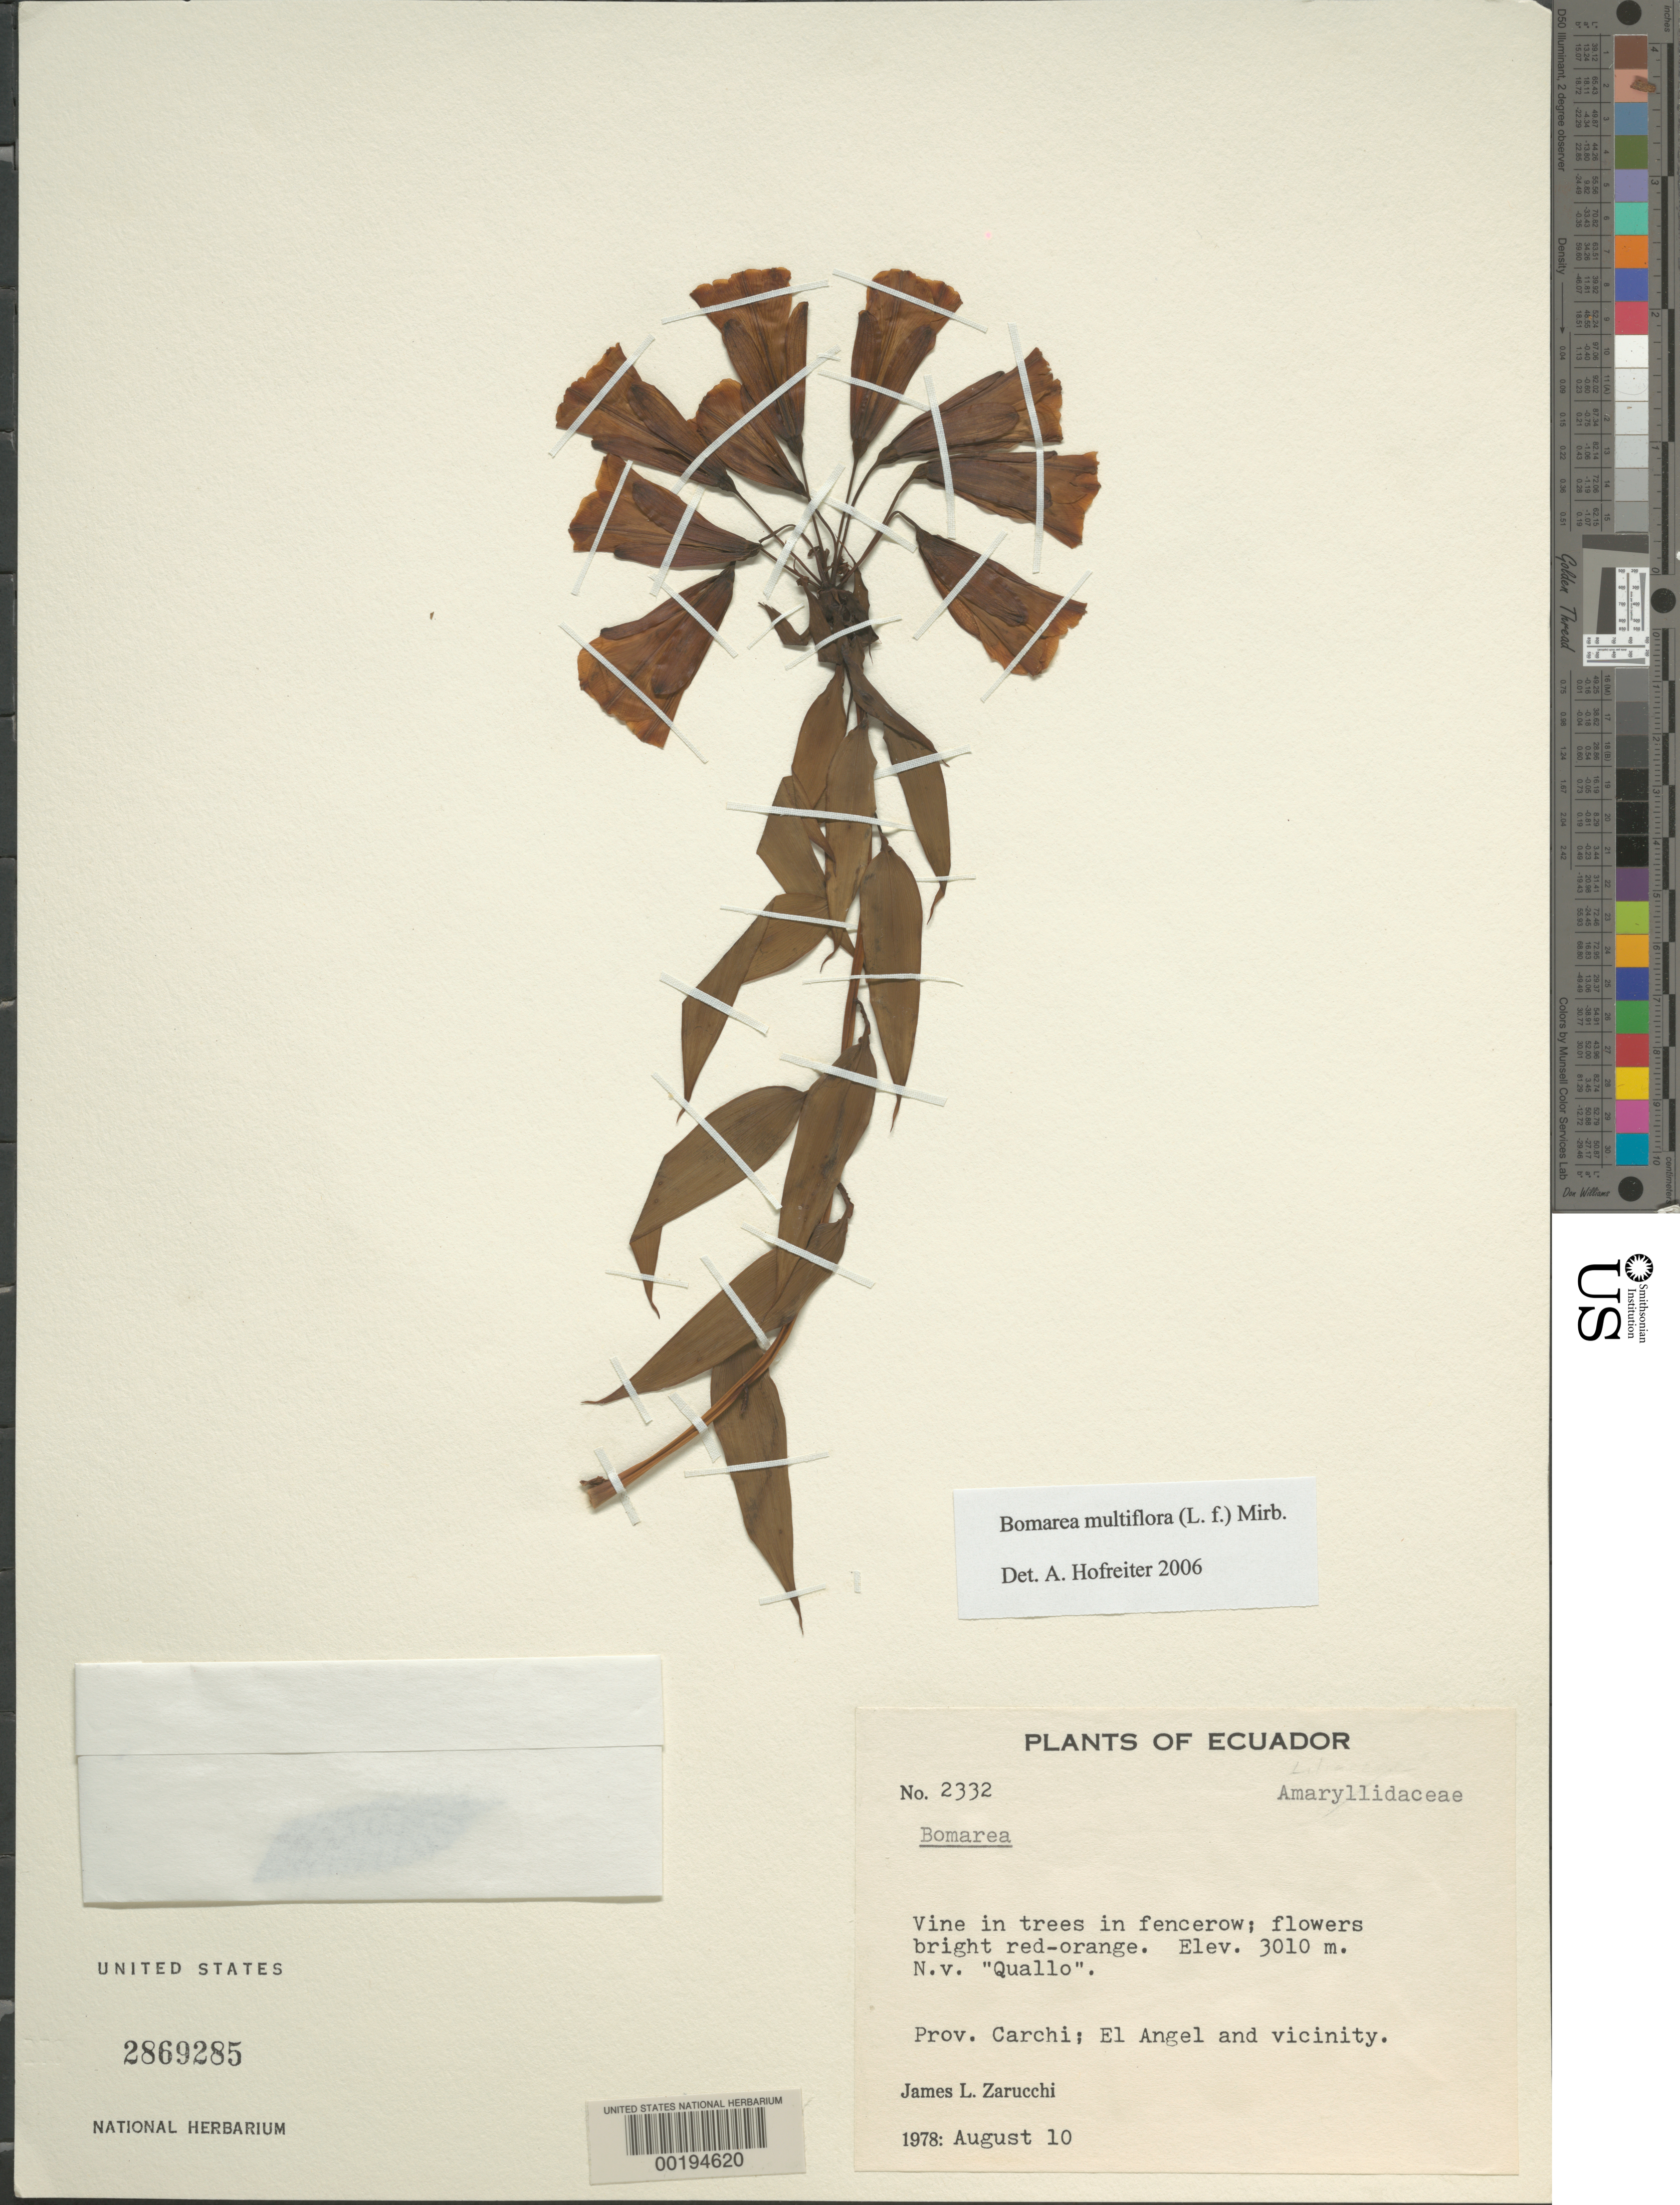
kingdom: Plantae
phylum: Tracheophyta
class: Liliopsida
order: Liliales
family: Alstroemeriaceae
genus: Bomarea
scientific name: Bomarea sp.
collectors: J. L. Zarucchi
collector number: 2332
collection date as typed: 10 Aug 1978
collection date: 1978-08-10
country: Ecuador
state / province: Carchi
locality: El Angel and vicinity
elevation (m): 3010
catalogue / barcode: US 2869285